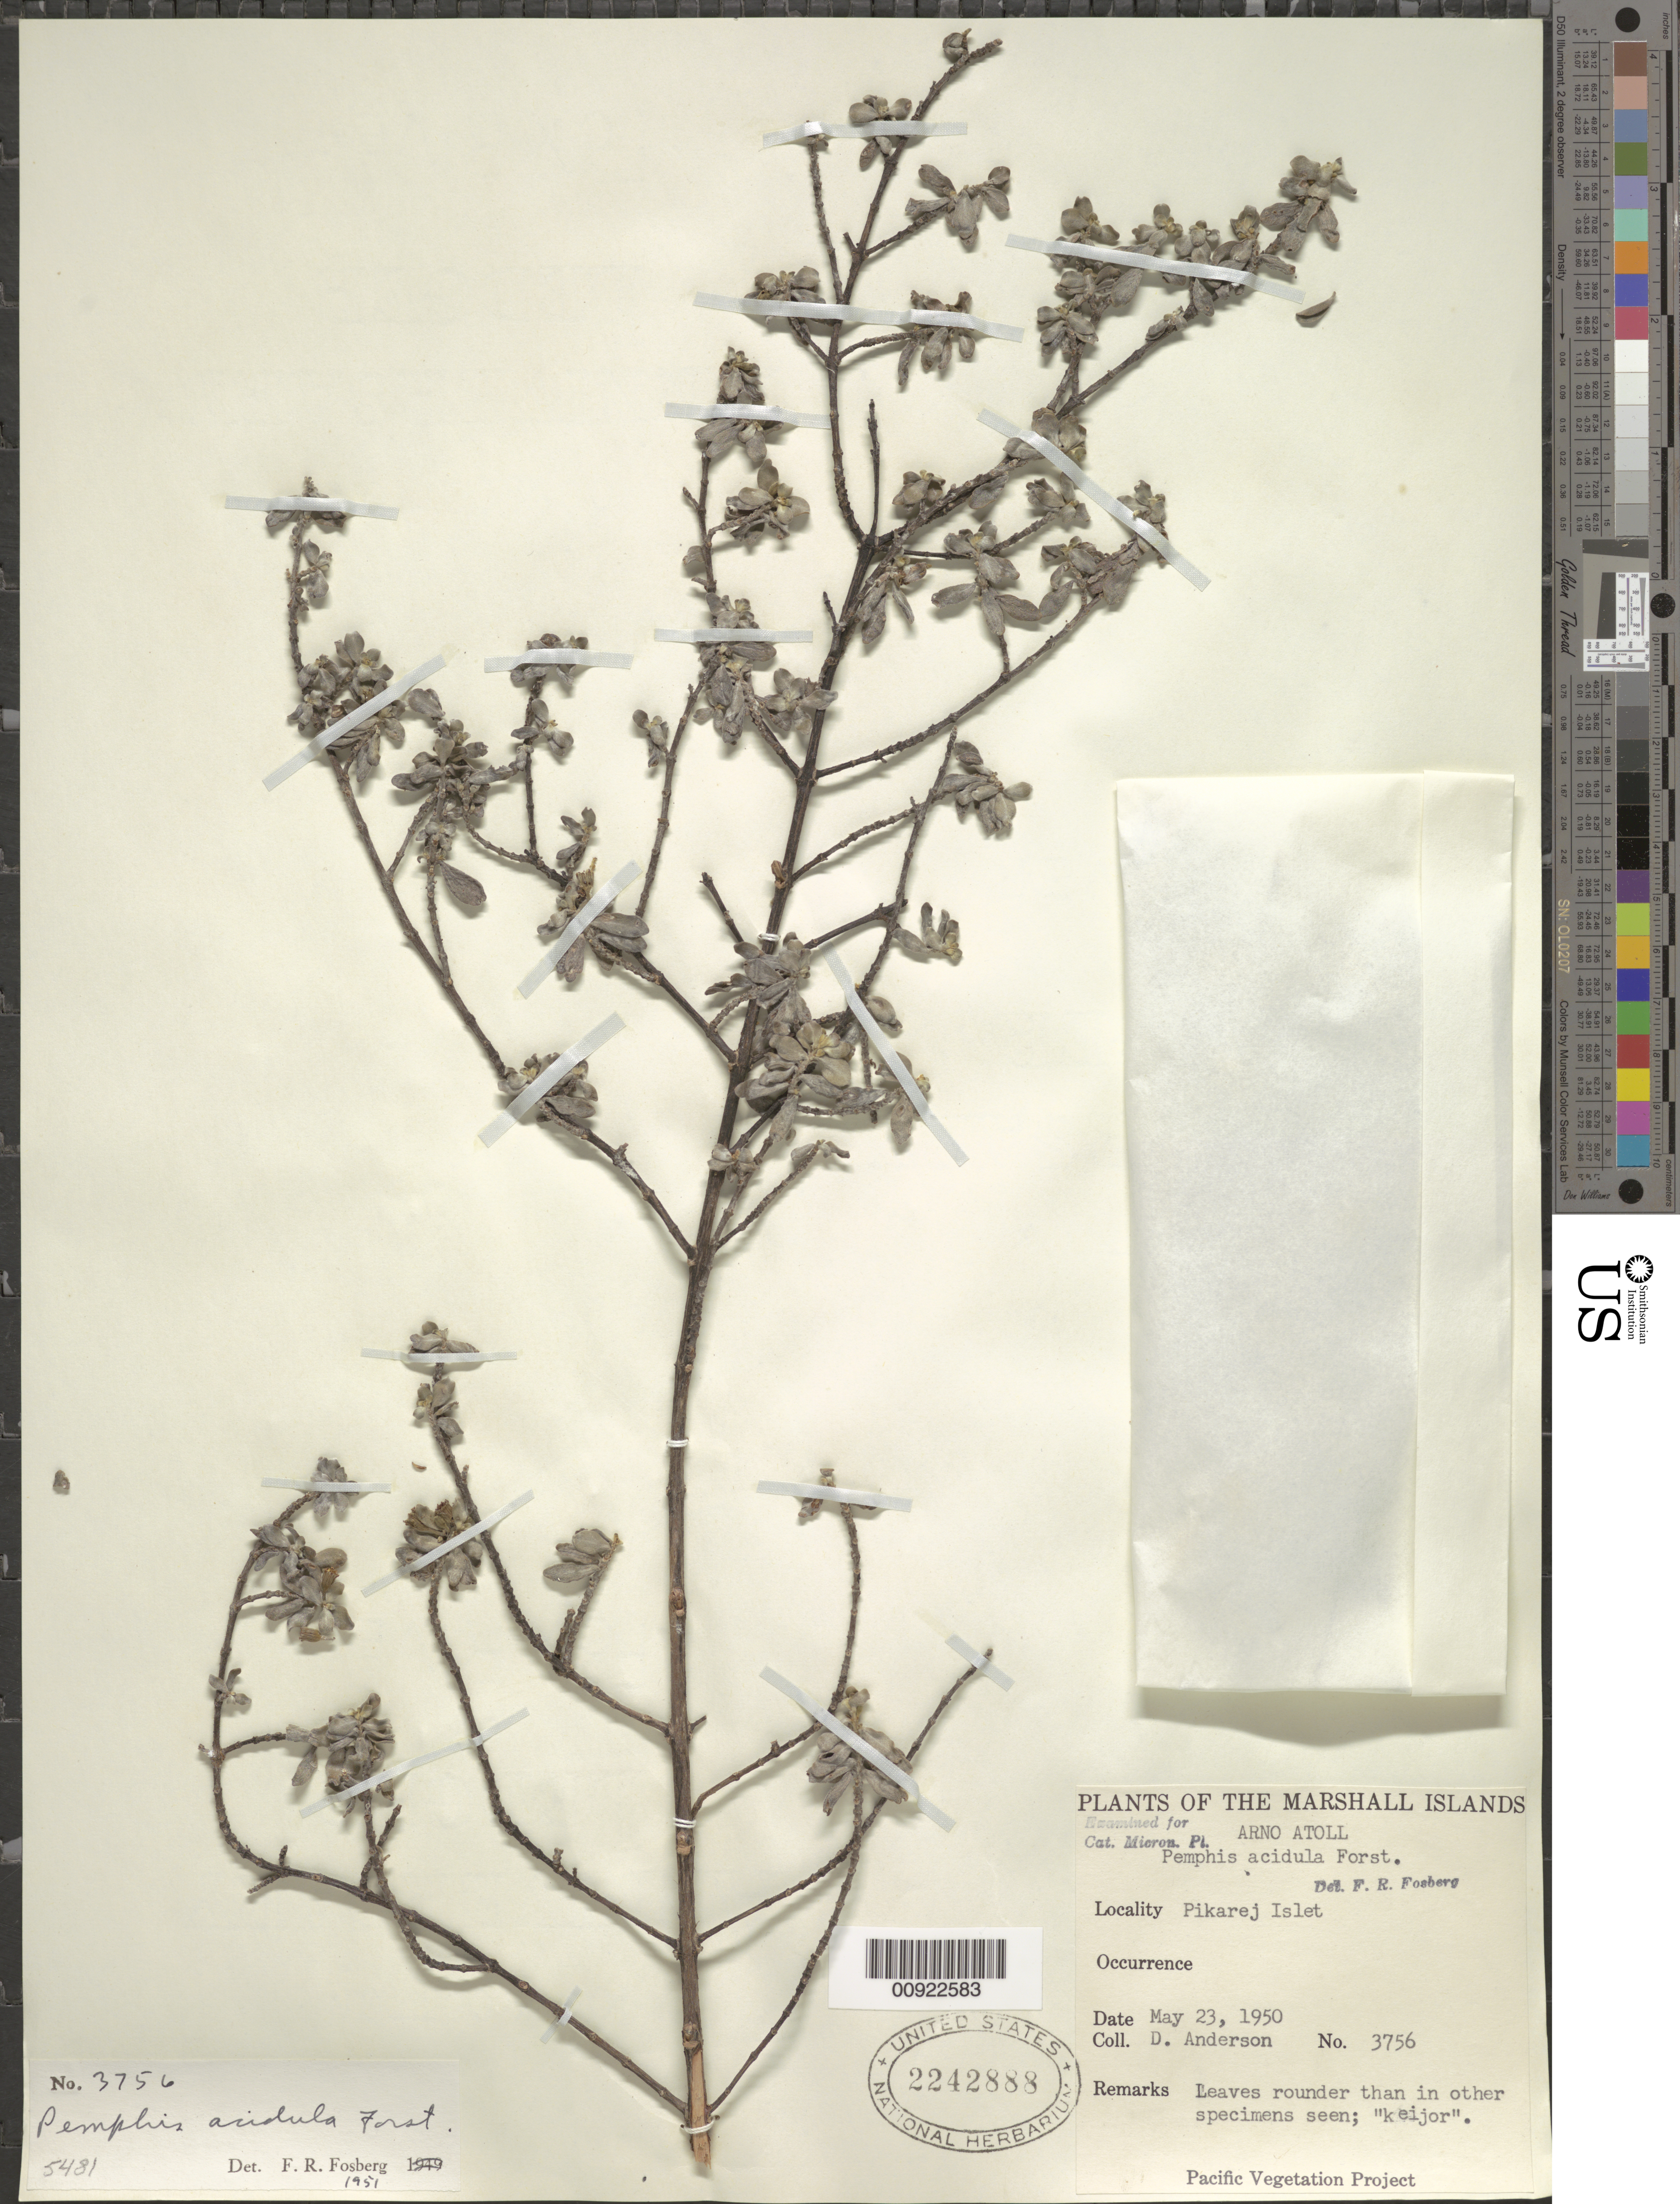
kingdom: Plantae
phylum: Tracheophyta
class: Magnoliopsida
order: Myrtales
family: Lythraceae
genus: Pemphis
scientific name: Pemphis acidula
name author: J.R. Forst. & G. Forst.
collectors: D. Anderson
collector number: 3756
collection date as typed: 23 May 1950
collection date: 1950-05-23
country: Marshall Islands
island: Arno Atoll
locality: Pikarej Islet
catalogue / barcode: US 2242888